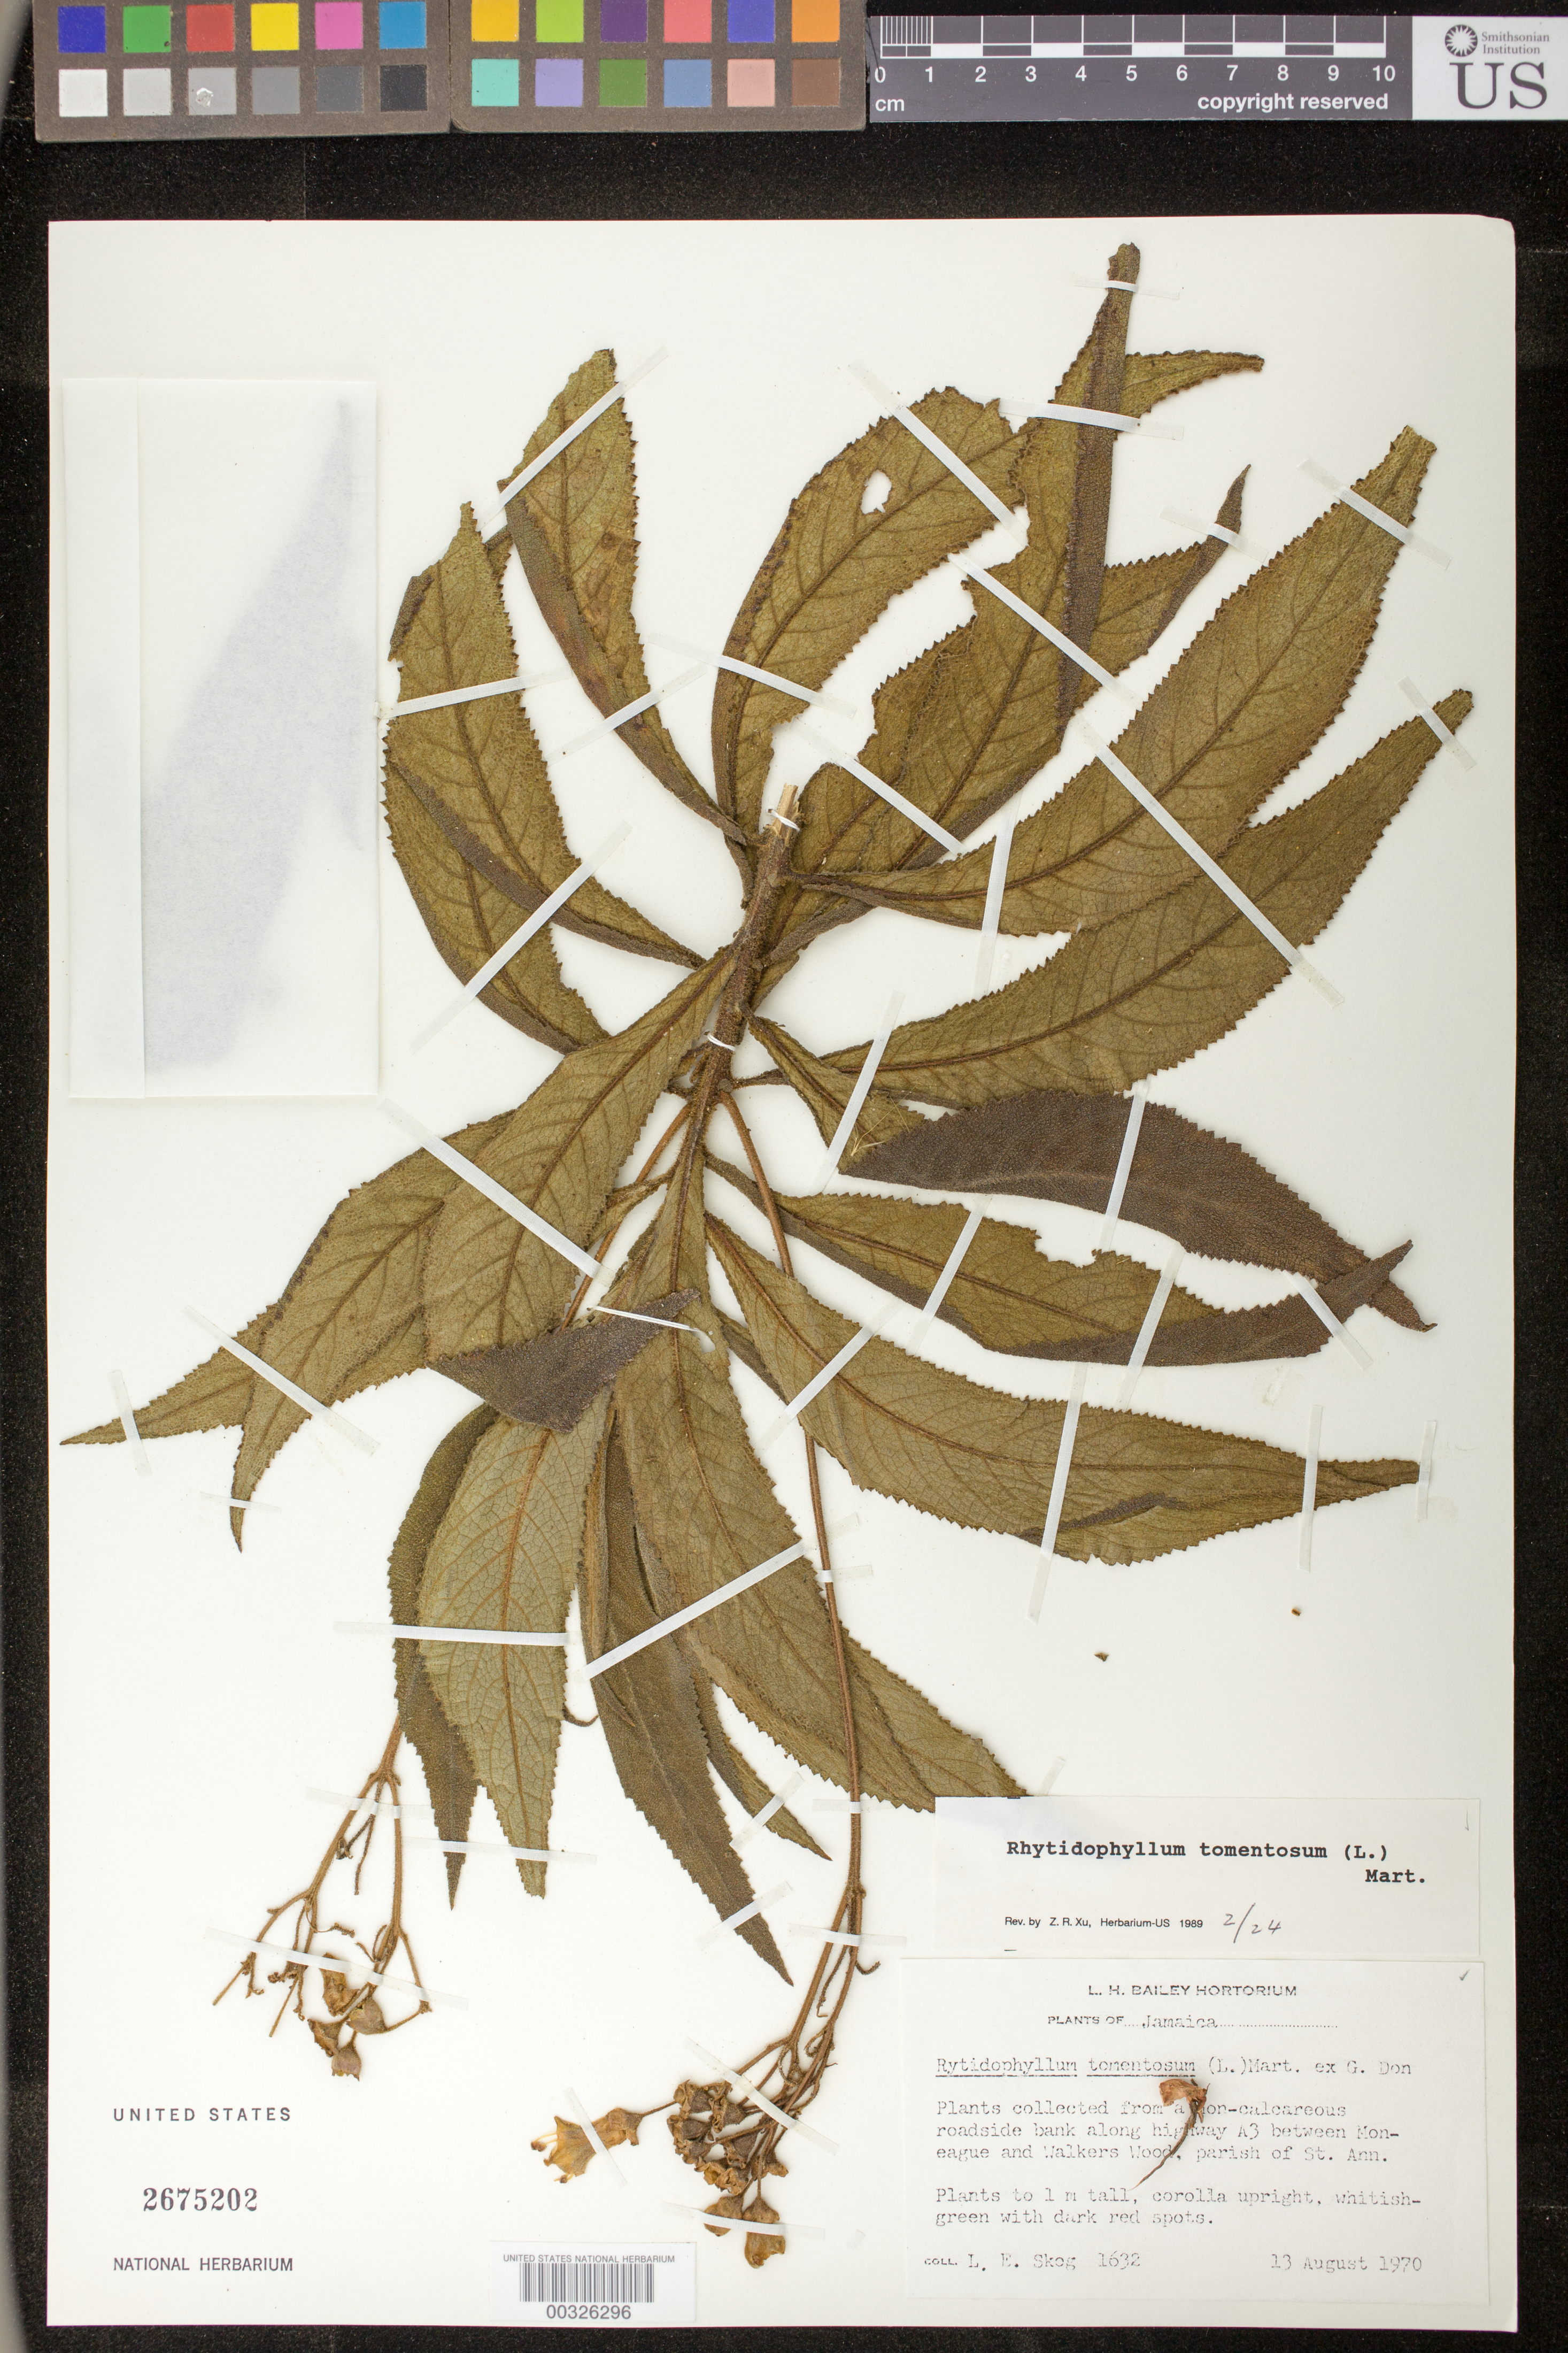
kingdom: Plantae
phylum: Tracheophyta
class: Magnoliopsida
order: Lamiales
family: Gesneriaceae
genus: Rhytidophyllum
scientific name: Rhytidophyllum tomentosum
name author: (L.) Mart.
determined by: Skog, Laurence E.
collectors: L. E. Skog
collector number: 1632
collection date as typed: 13 Aug 1970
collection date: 1970-08-13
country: Jamaica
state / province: Saint Ann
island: Jamaica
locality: Along highway A3 between Moneague and Walkers Wood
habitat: Non-calcareous roadside bank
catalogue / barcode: US 2675202